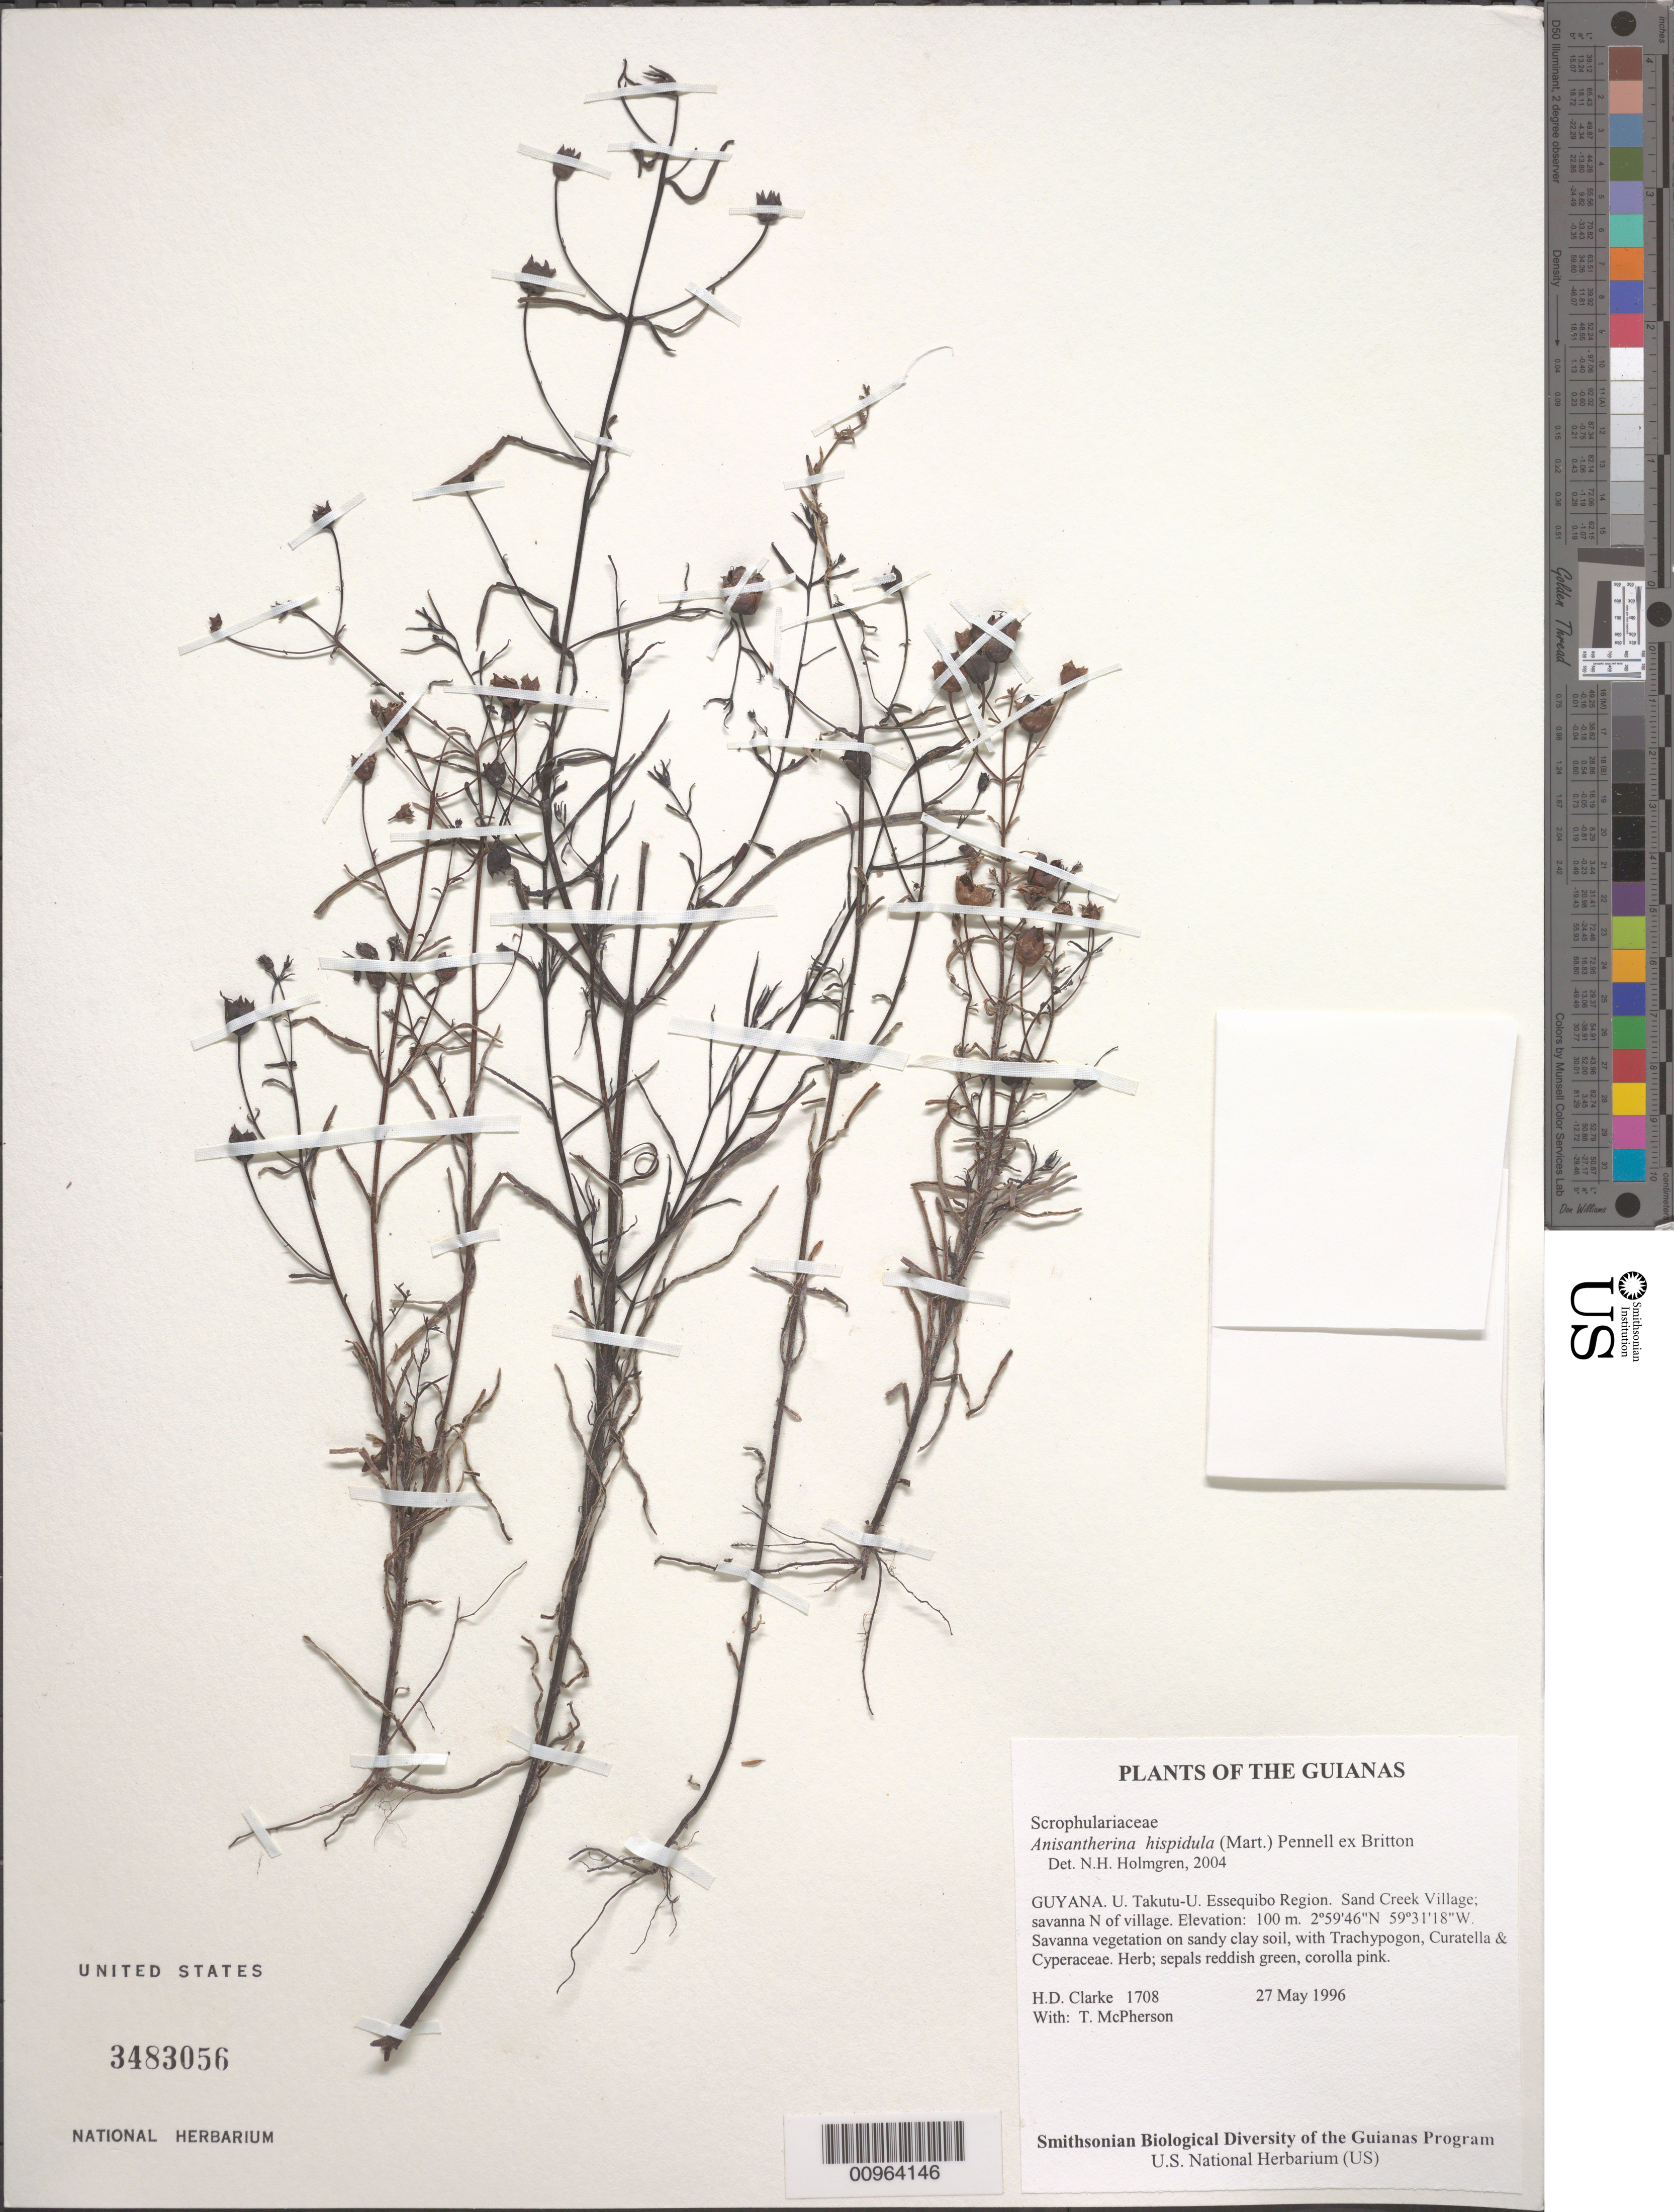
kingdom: Plantae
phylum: Tracheophyta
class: Magnoliopsida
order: Lamiales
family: Orobanchaceae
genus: Anisantherina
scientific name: Anisantherina hispidula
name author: (Mart.) Pennell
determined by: Holmgren, N. H., (NY), New York Botanical Garden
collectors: H. D. Clarke & T. McPherson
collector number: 1708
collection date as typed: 27 May 1996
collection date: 1996-05-27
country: Guyana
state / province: U. Takutu-U. Essequibo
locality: Sand Creek Village; savanna N of village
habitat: Savanna vegetation on sandy clay soil, with Trachypogon, Curatella & Cyperaceae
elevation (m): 100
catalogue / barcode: US 3483056